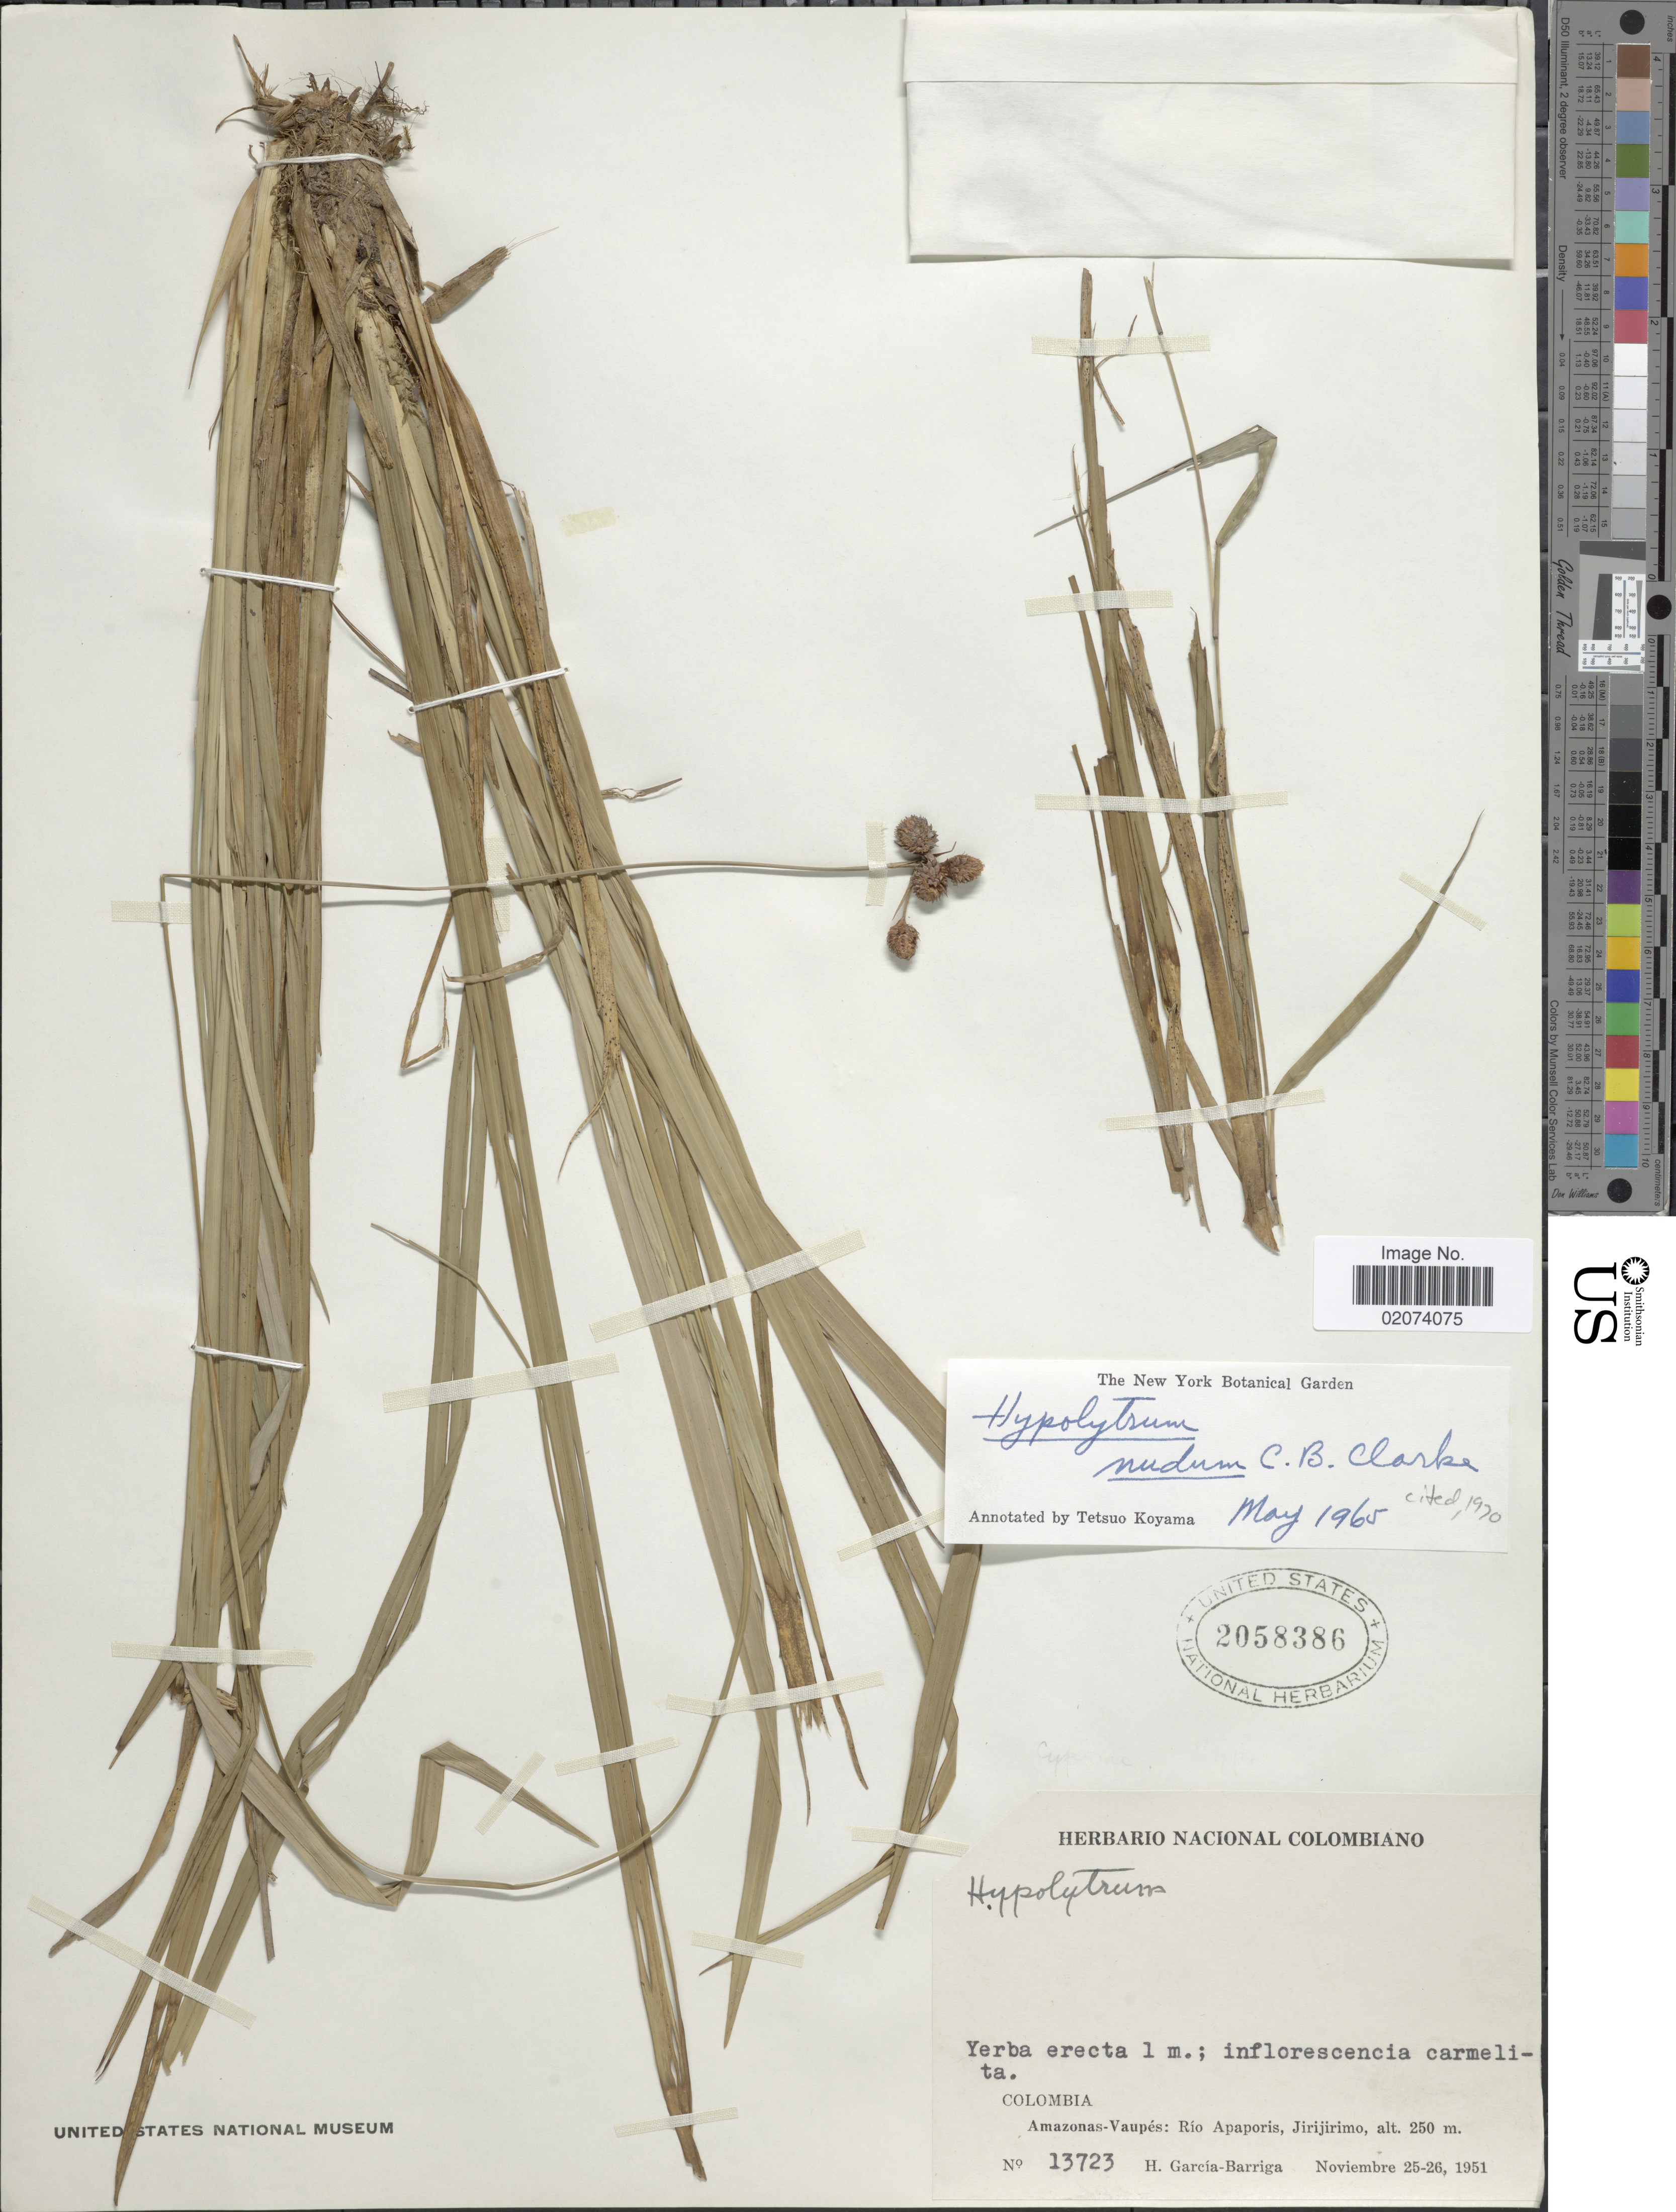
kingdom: Plantae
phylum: Tracheophyta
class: Liliopsida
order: Poales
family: Cyperaceae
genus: Hypolytrum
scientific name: Hypolytrum nudum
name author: C.B. Clarke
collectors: H. García Barriga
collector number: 13723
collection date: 1951-11-25/1951-11-26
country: Colombia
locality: Amazonas-Vaupes, Rio Apaporis, Jirijirimo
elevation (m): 250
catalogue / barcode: US 2058386